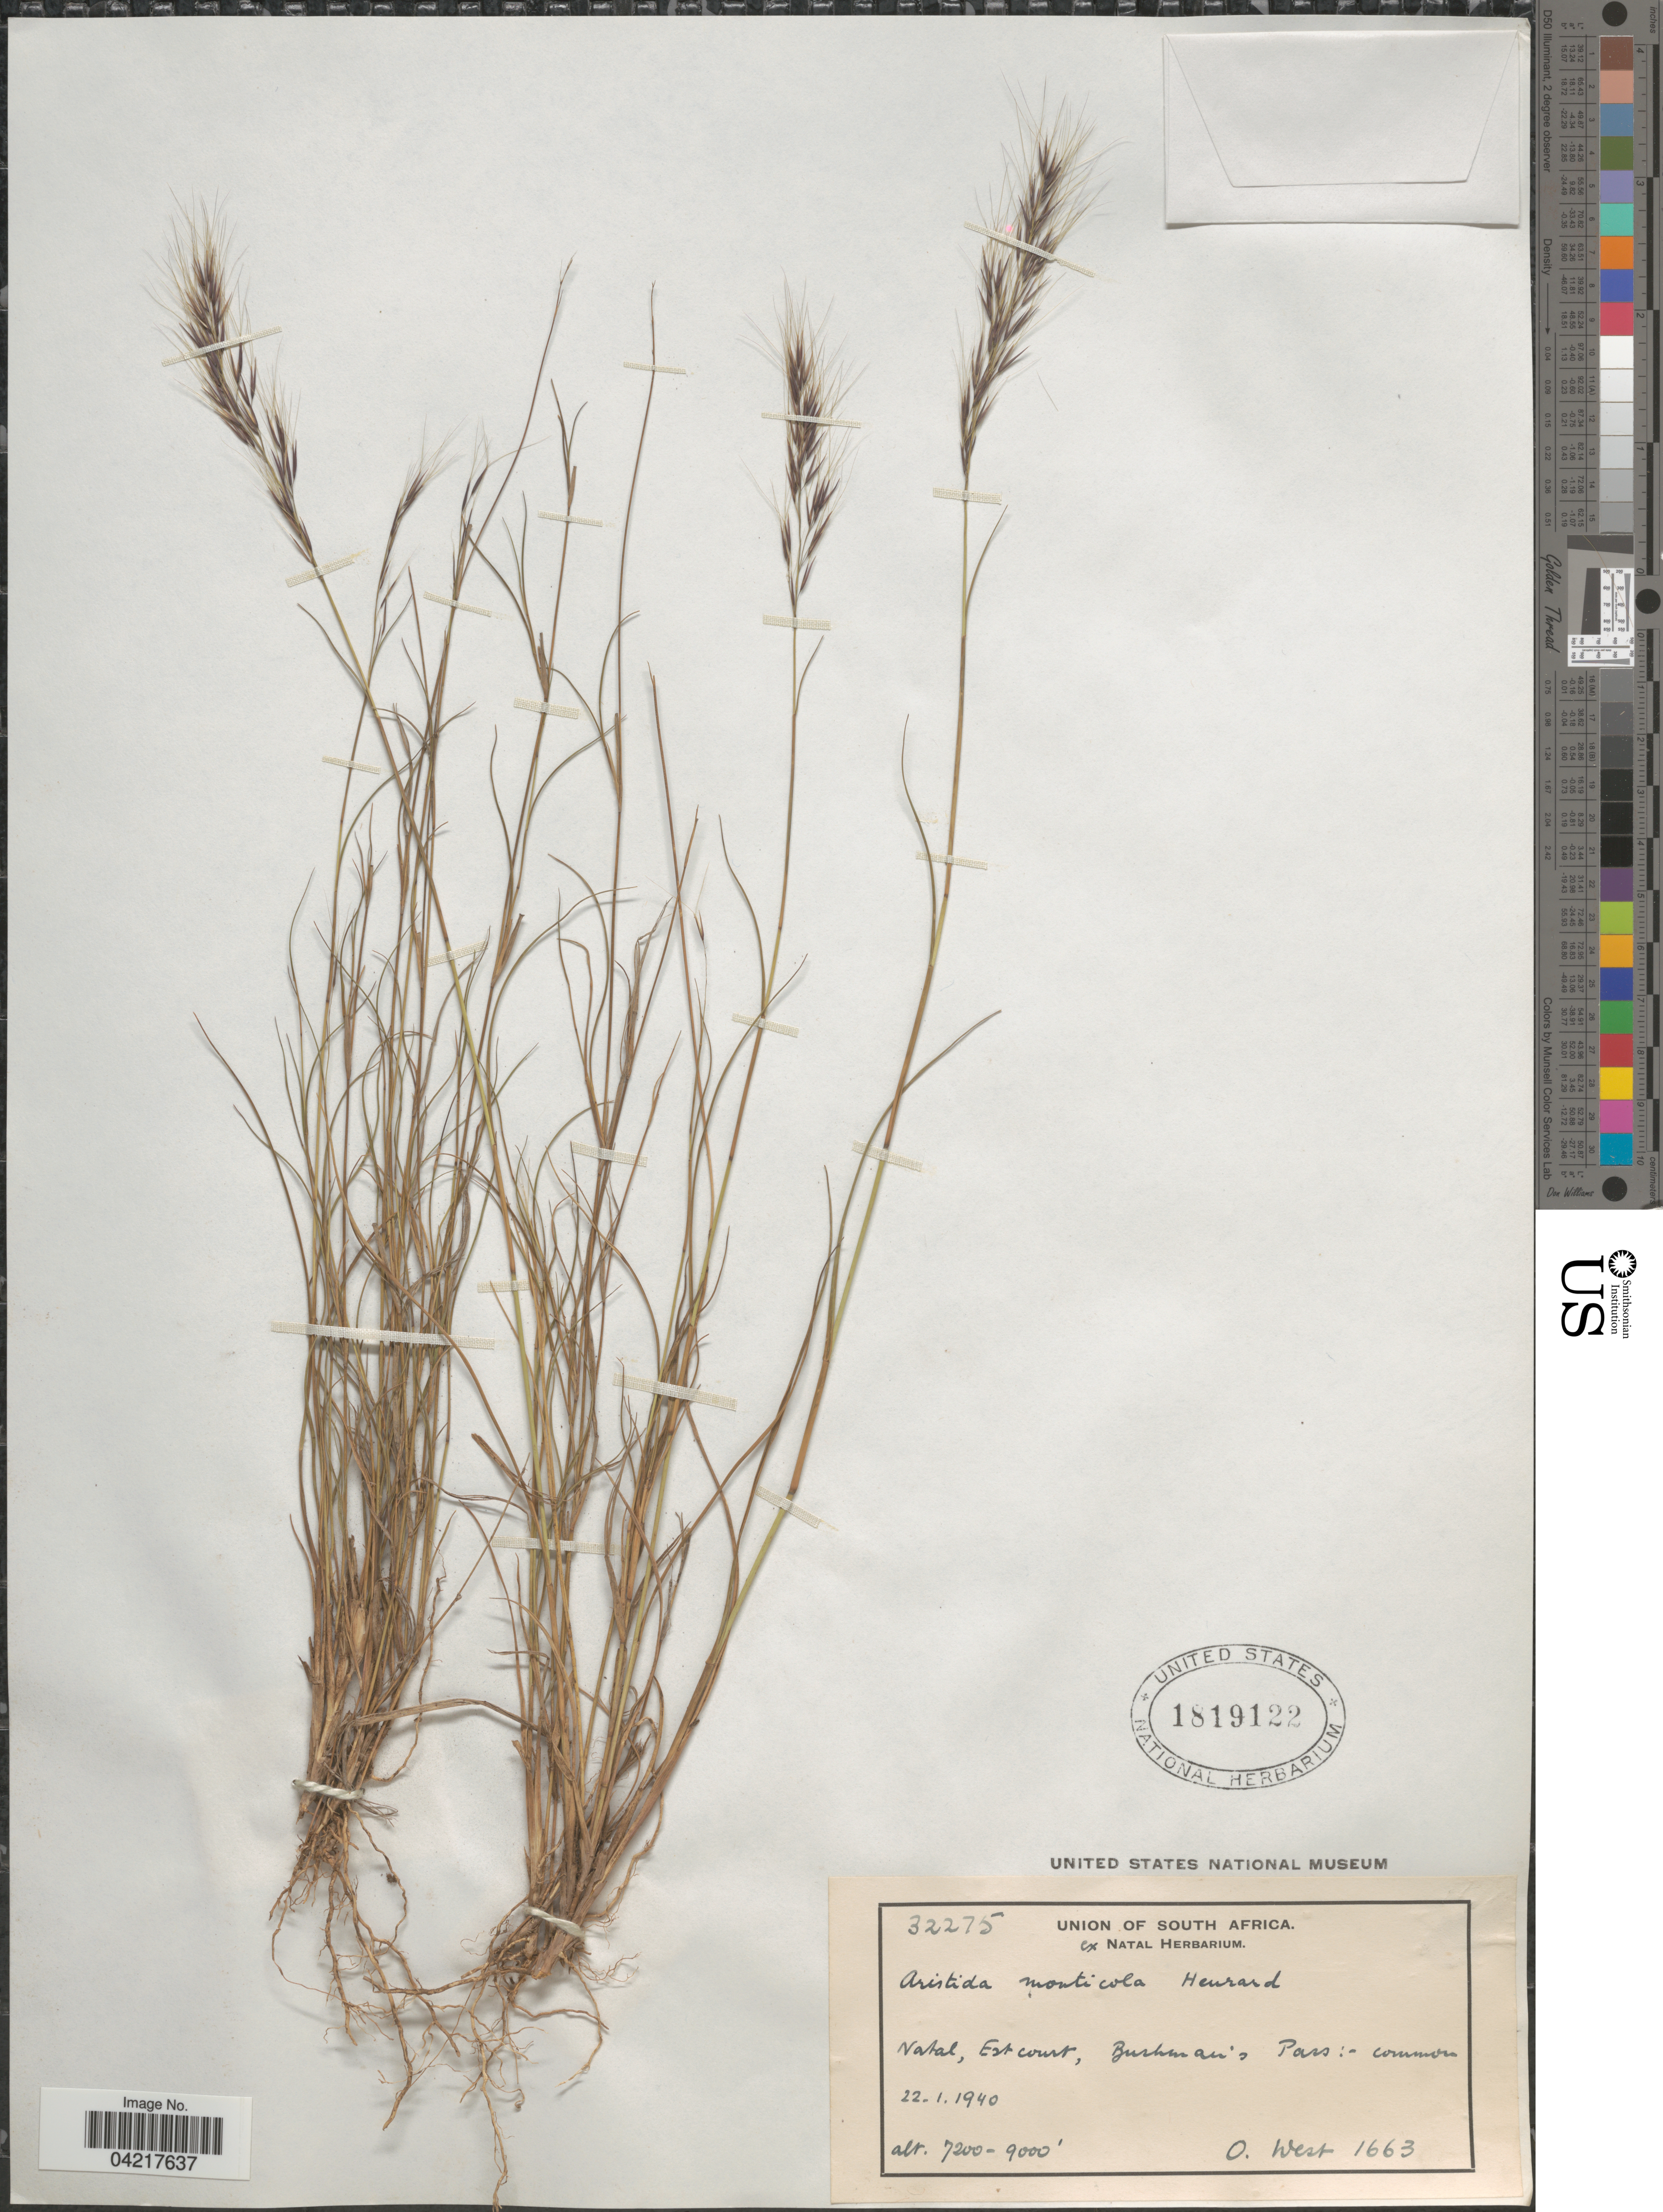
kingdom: Plantae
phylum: Tracheophyta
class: Liliopsida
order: Poales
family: Poaceae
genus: Aristida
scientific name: Aristida monticola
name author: Henr.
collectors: O. West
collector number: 1663/32275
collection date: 1940-01-22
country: South Africa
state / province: KwaZulu-Natal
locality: Natal, Estcourt, Burhman's Pass: common.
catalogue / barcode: US 1819122